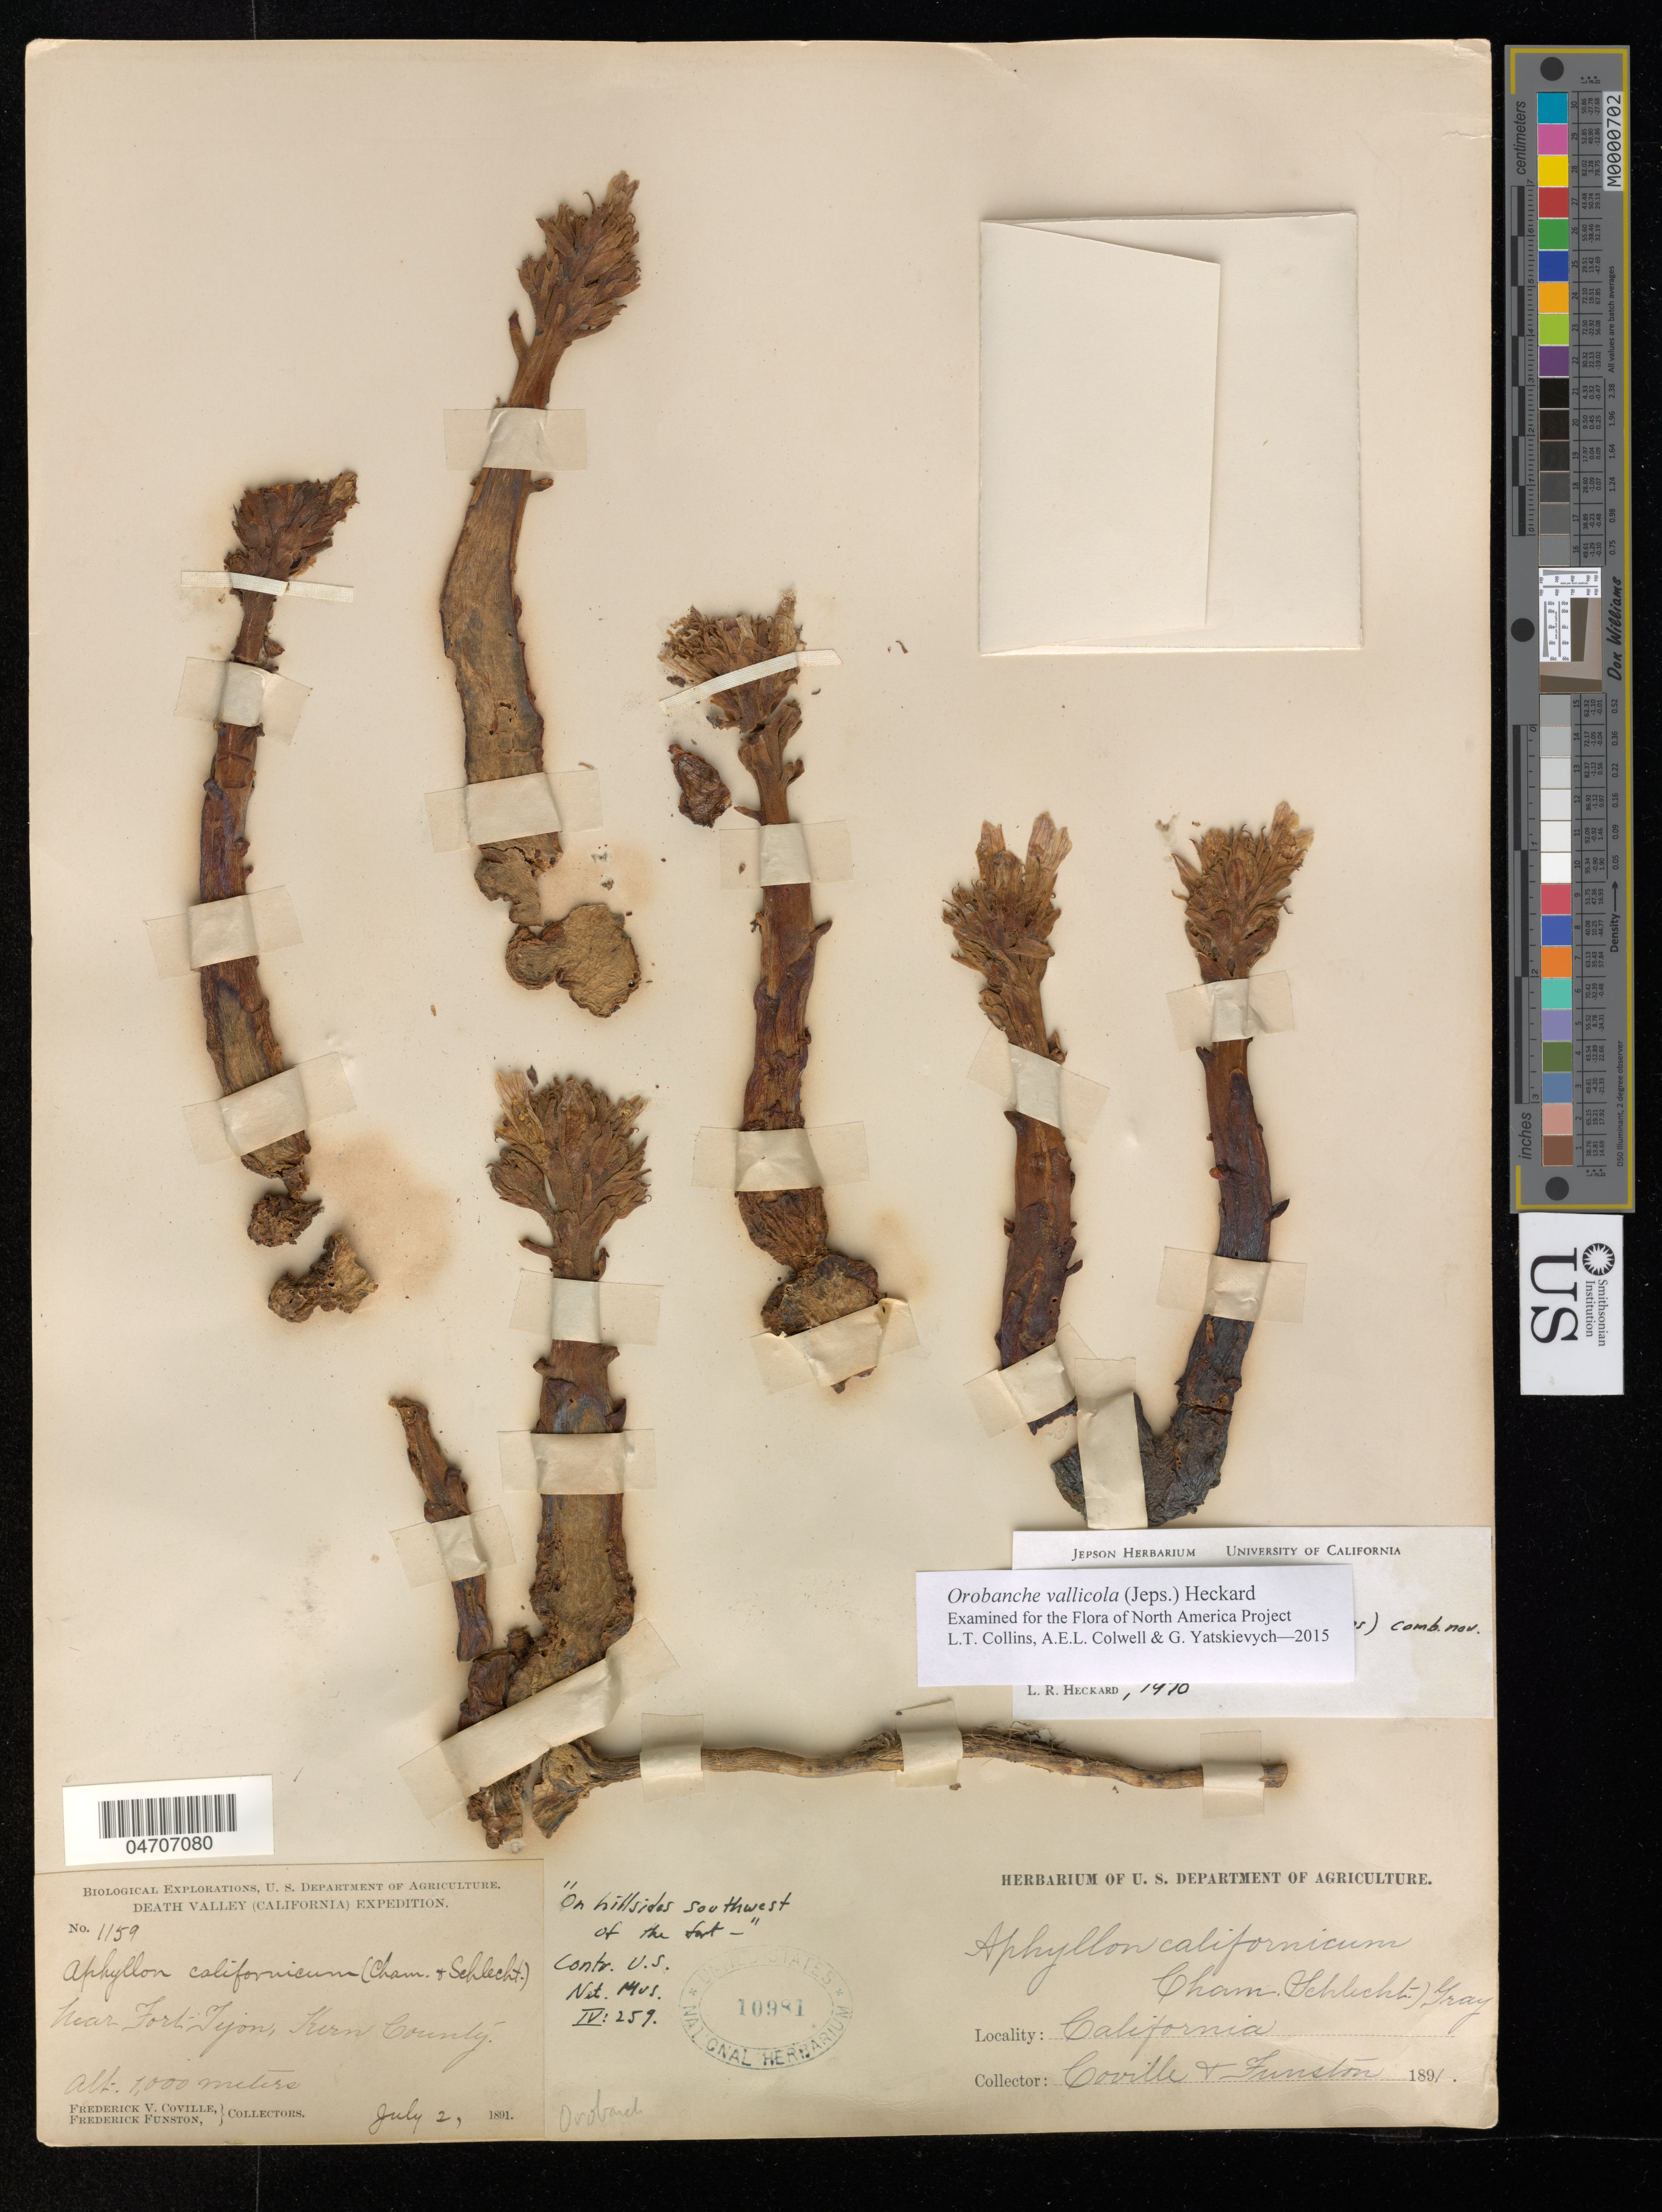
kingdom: Plantae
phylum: Tracheophyta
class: Magnoliopsida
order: Lamiales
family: Orobanchaceae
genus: Orobanche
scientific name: Orobanche vallicola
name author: (Jeps.) Heckard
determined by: Collins, L. T.; Colwell, A. E.; Yatskievych, G. A.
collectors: F. V. Coville & F. Funston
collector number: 1159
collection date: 1891-07-02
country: United States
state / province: California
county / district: Kern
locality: near Fort Tejon, on the hillside immediately adjoining the old parade ground on the southwest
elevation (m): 1000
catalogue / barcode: US 10981